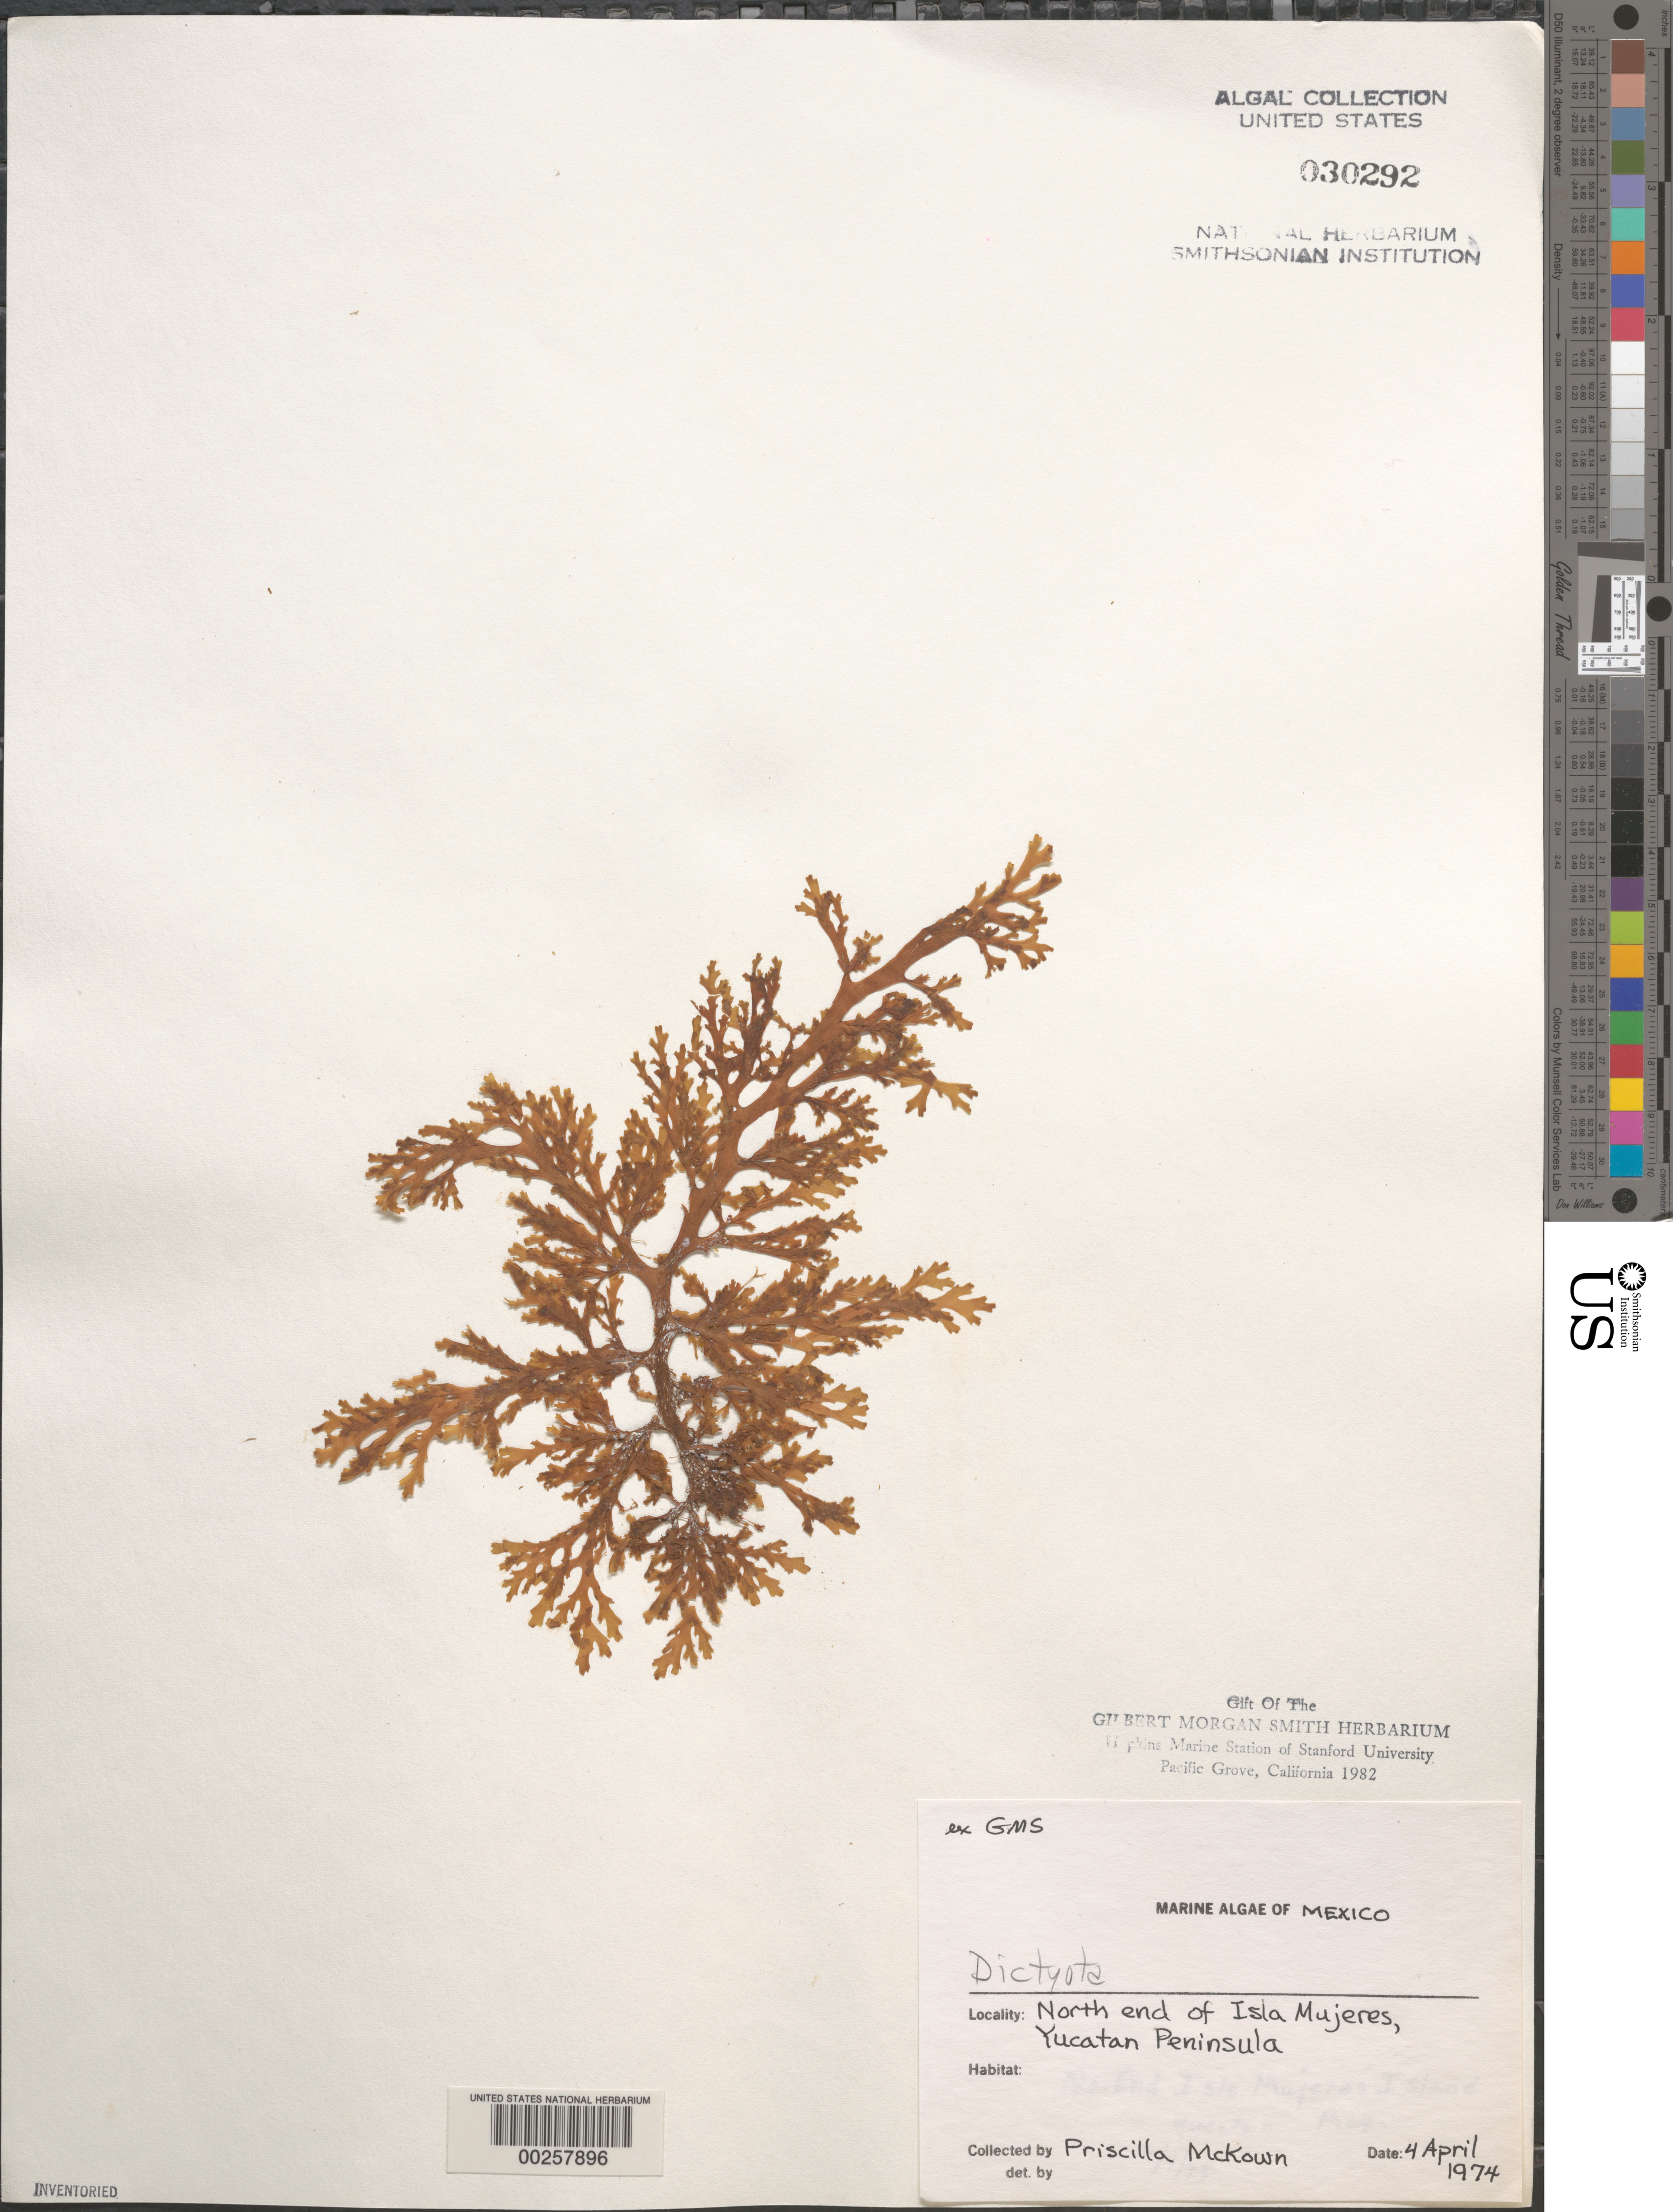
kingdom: Chromista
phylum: Ochrophyta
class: Phaeophyceae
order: Dictyotales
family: Dictyotaceae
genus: Dictyota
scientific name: Dictyota sp.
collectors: P. McKown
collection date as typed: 04 Apr 1974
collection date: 1974-04-04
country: Mexico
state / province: Yucatan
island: Isla Mujeres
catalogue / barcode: US 30292